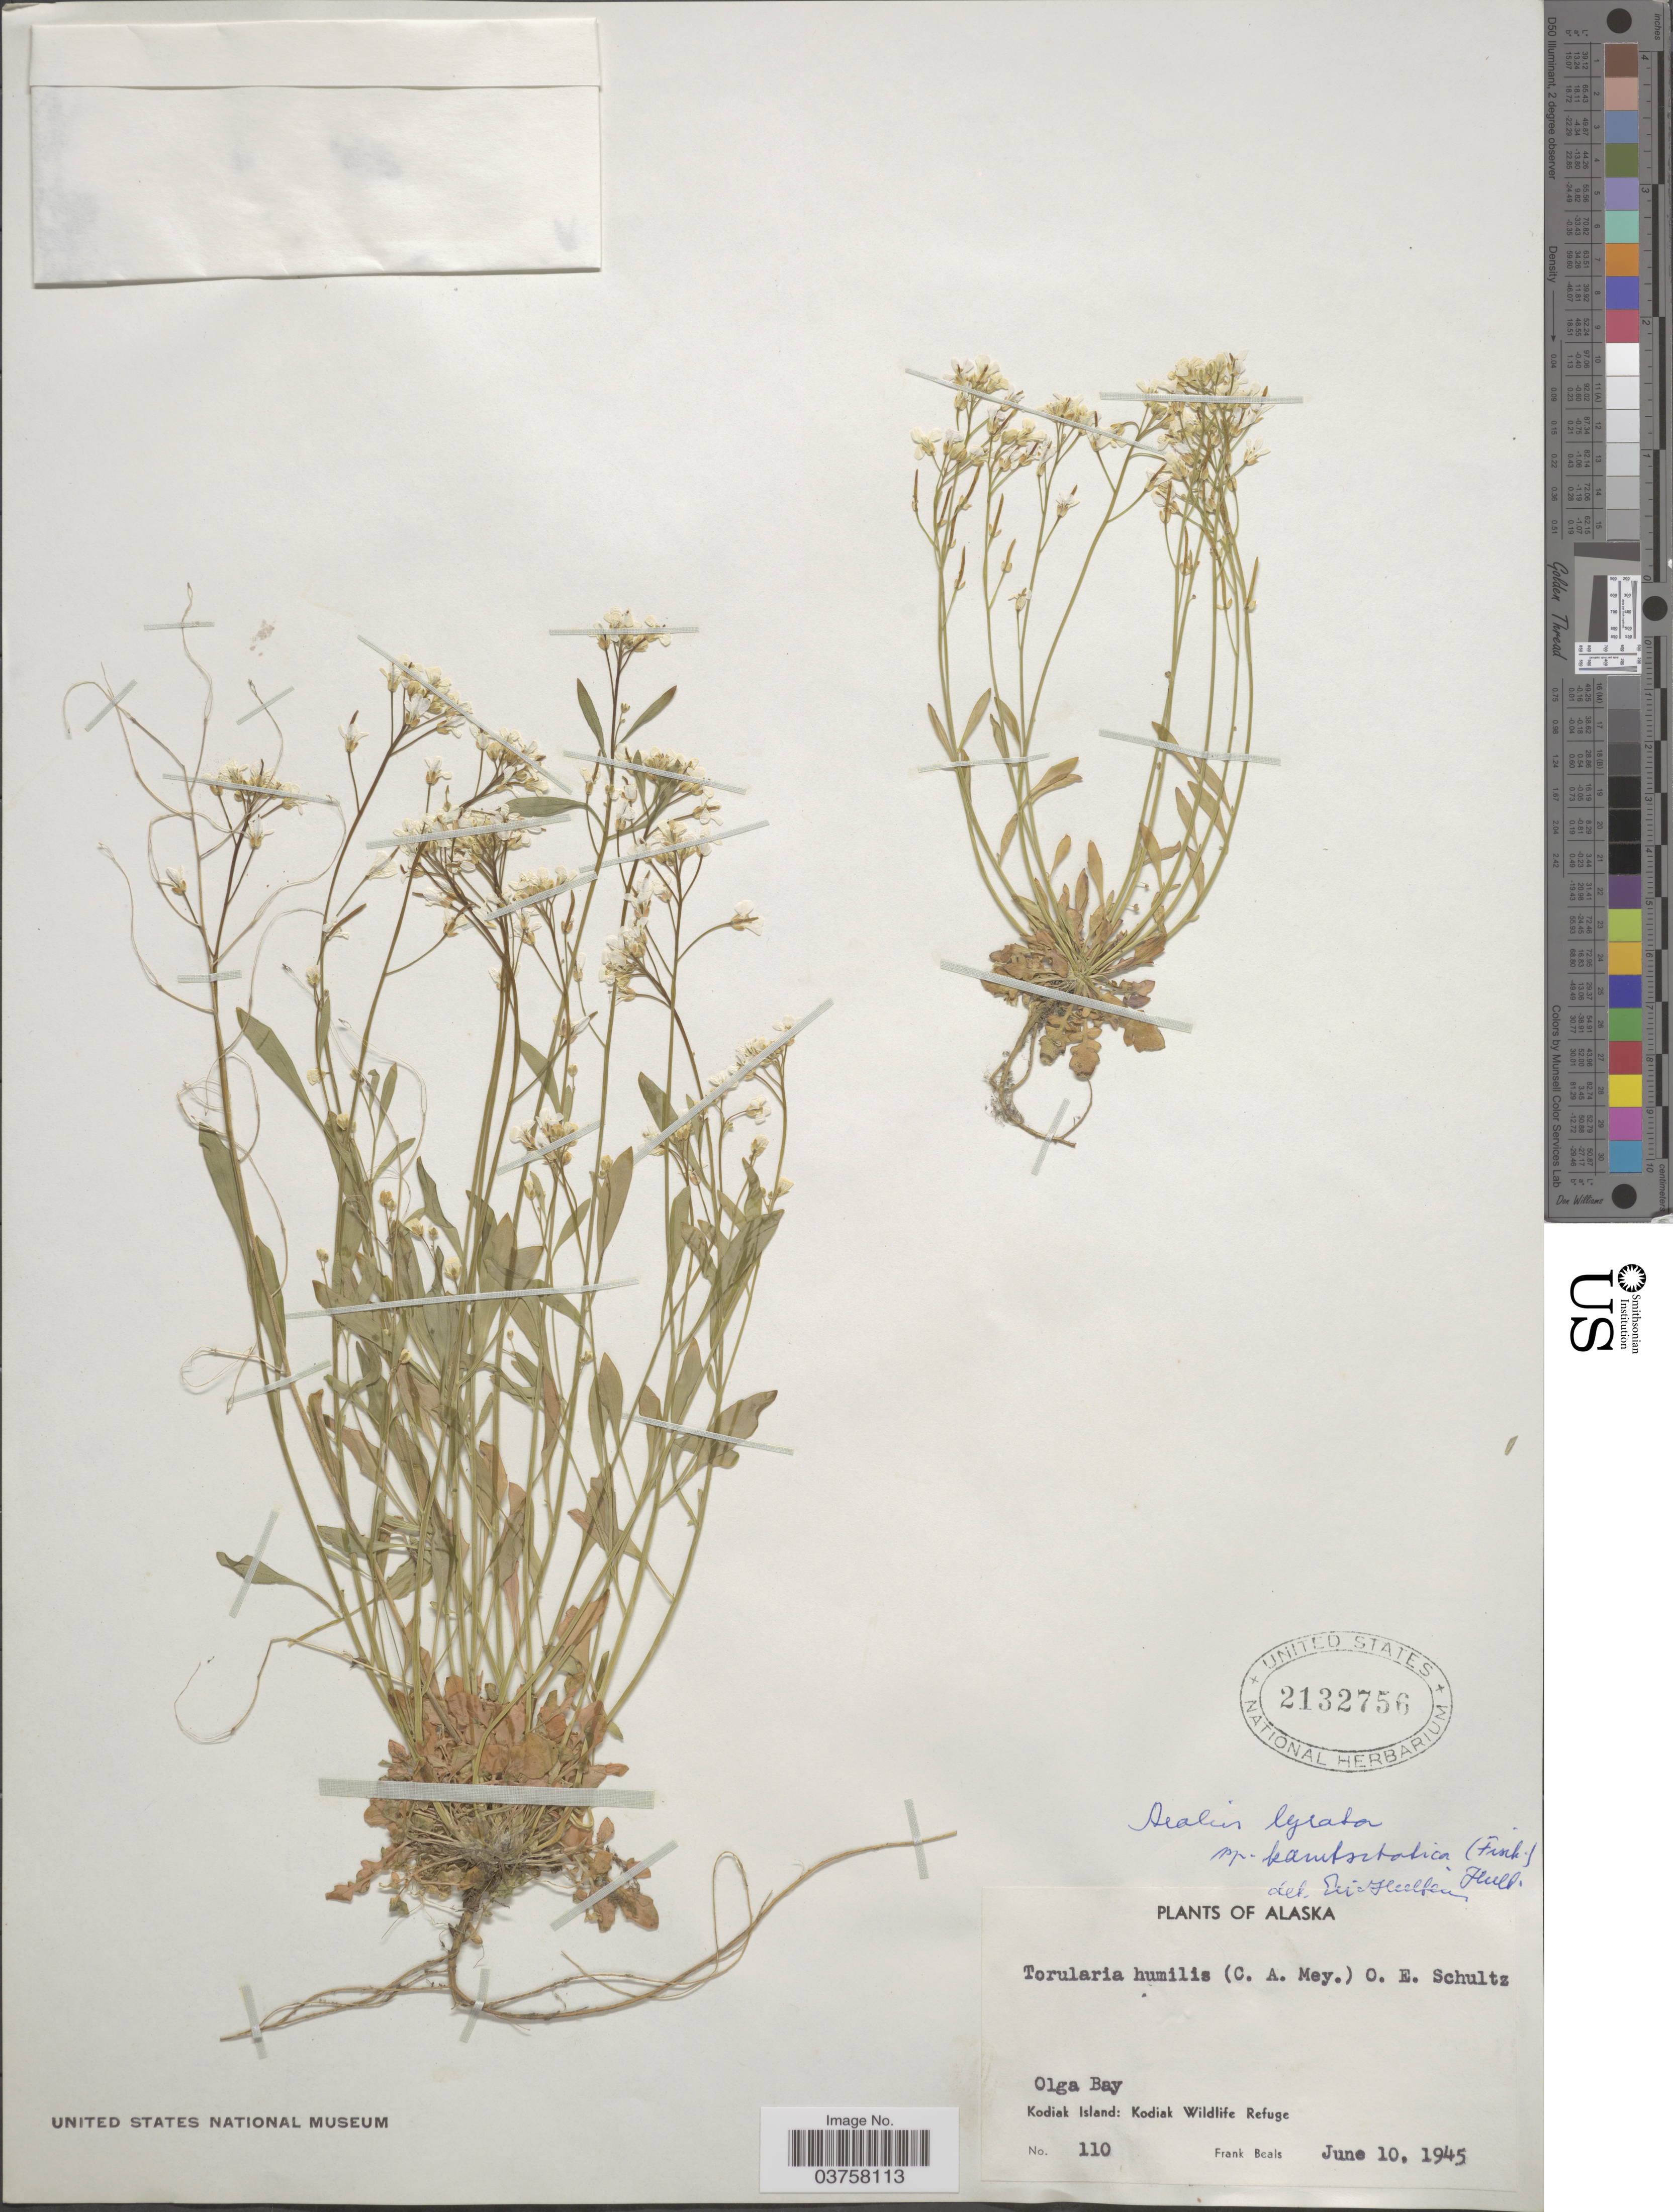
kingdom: Plantae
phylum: Tracheophyta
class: Magnoliopsida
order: Brassicales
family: Brassicaceae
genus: Arabis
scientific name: Arabis lyrata var. kamchatica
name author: Fisch. ex DC.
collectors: F. Beals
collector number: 110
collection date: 1945-06-10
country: United States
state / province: Alaska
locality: Olga Bay. Kodiak Island: Kodiak Wildlife Refuge.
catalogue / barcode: US 2132756